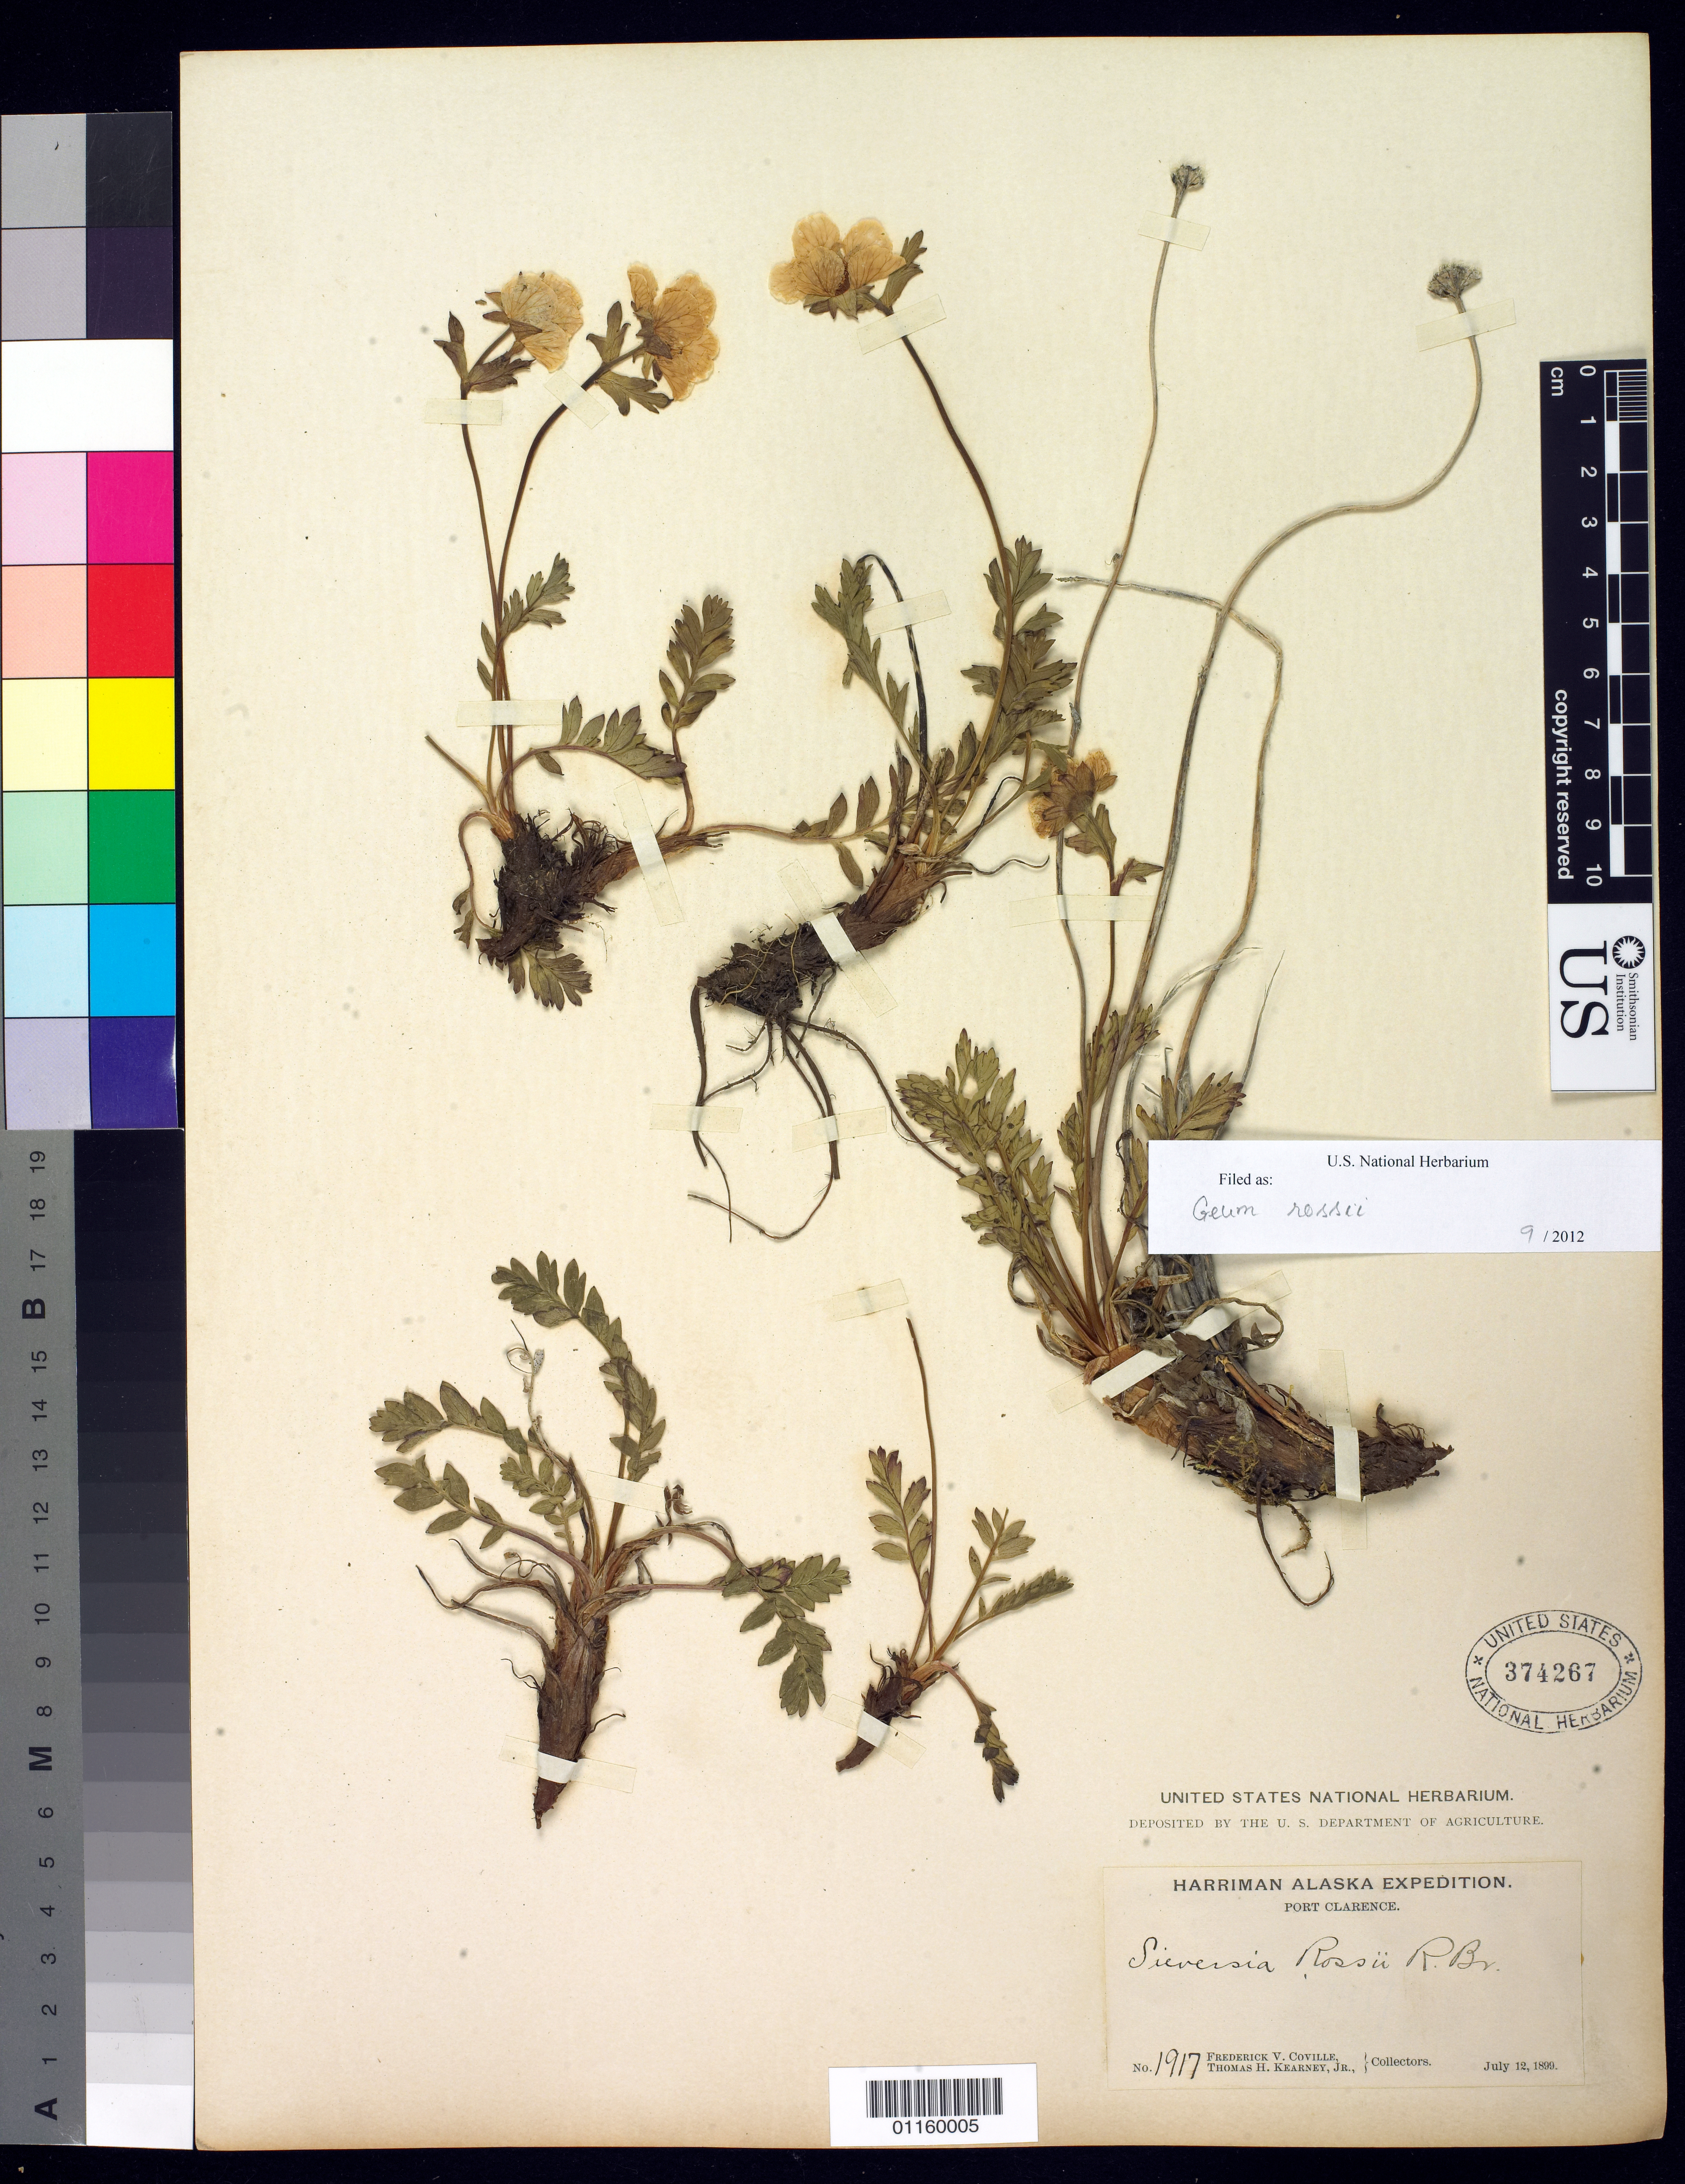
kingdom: Plantae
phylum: Tracheophyta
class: Magnoliopsida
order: Rosales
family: Rosaceae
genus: Geum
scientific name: Geum rossii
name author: (R. Br.) Ser.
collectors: F. V. Coville & T. H. Kearney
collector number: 1917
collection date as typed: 12 Jul 1899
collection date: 1899-07-12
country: United States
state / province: Alaska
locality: Port Clarence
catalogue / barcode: US 374267